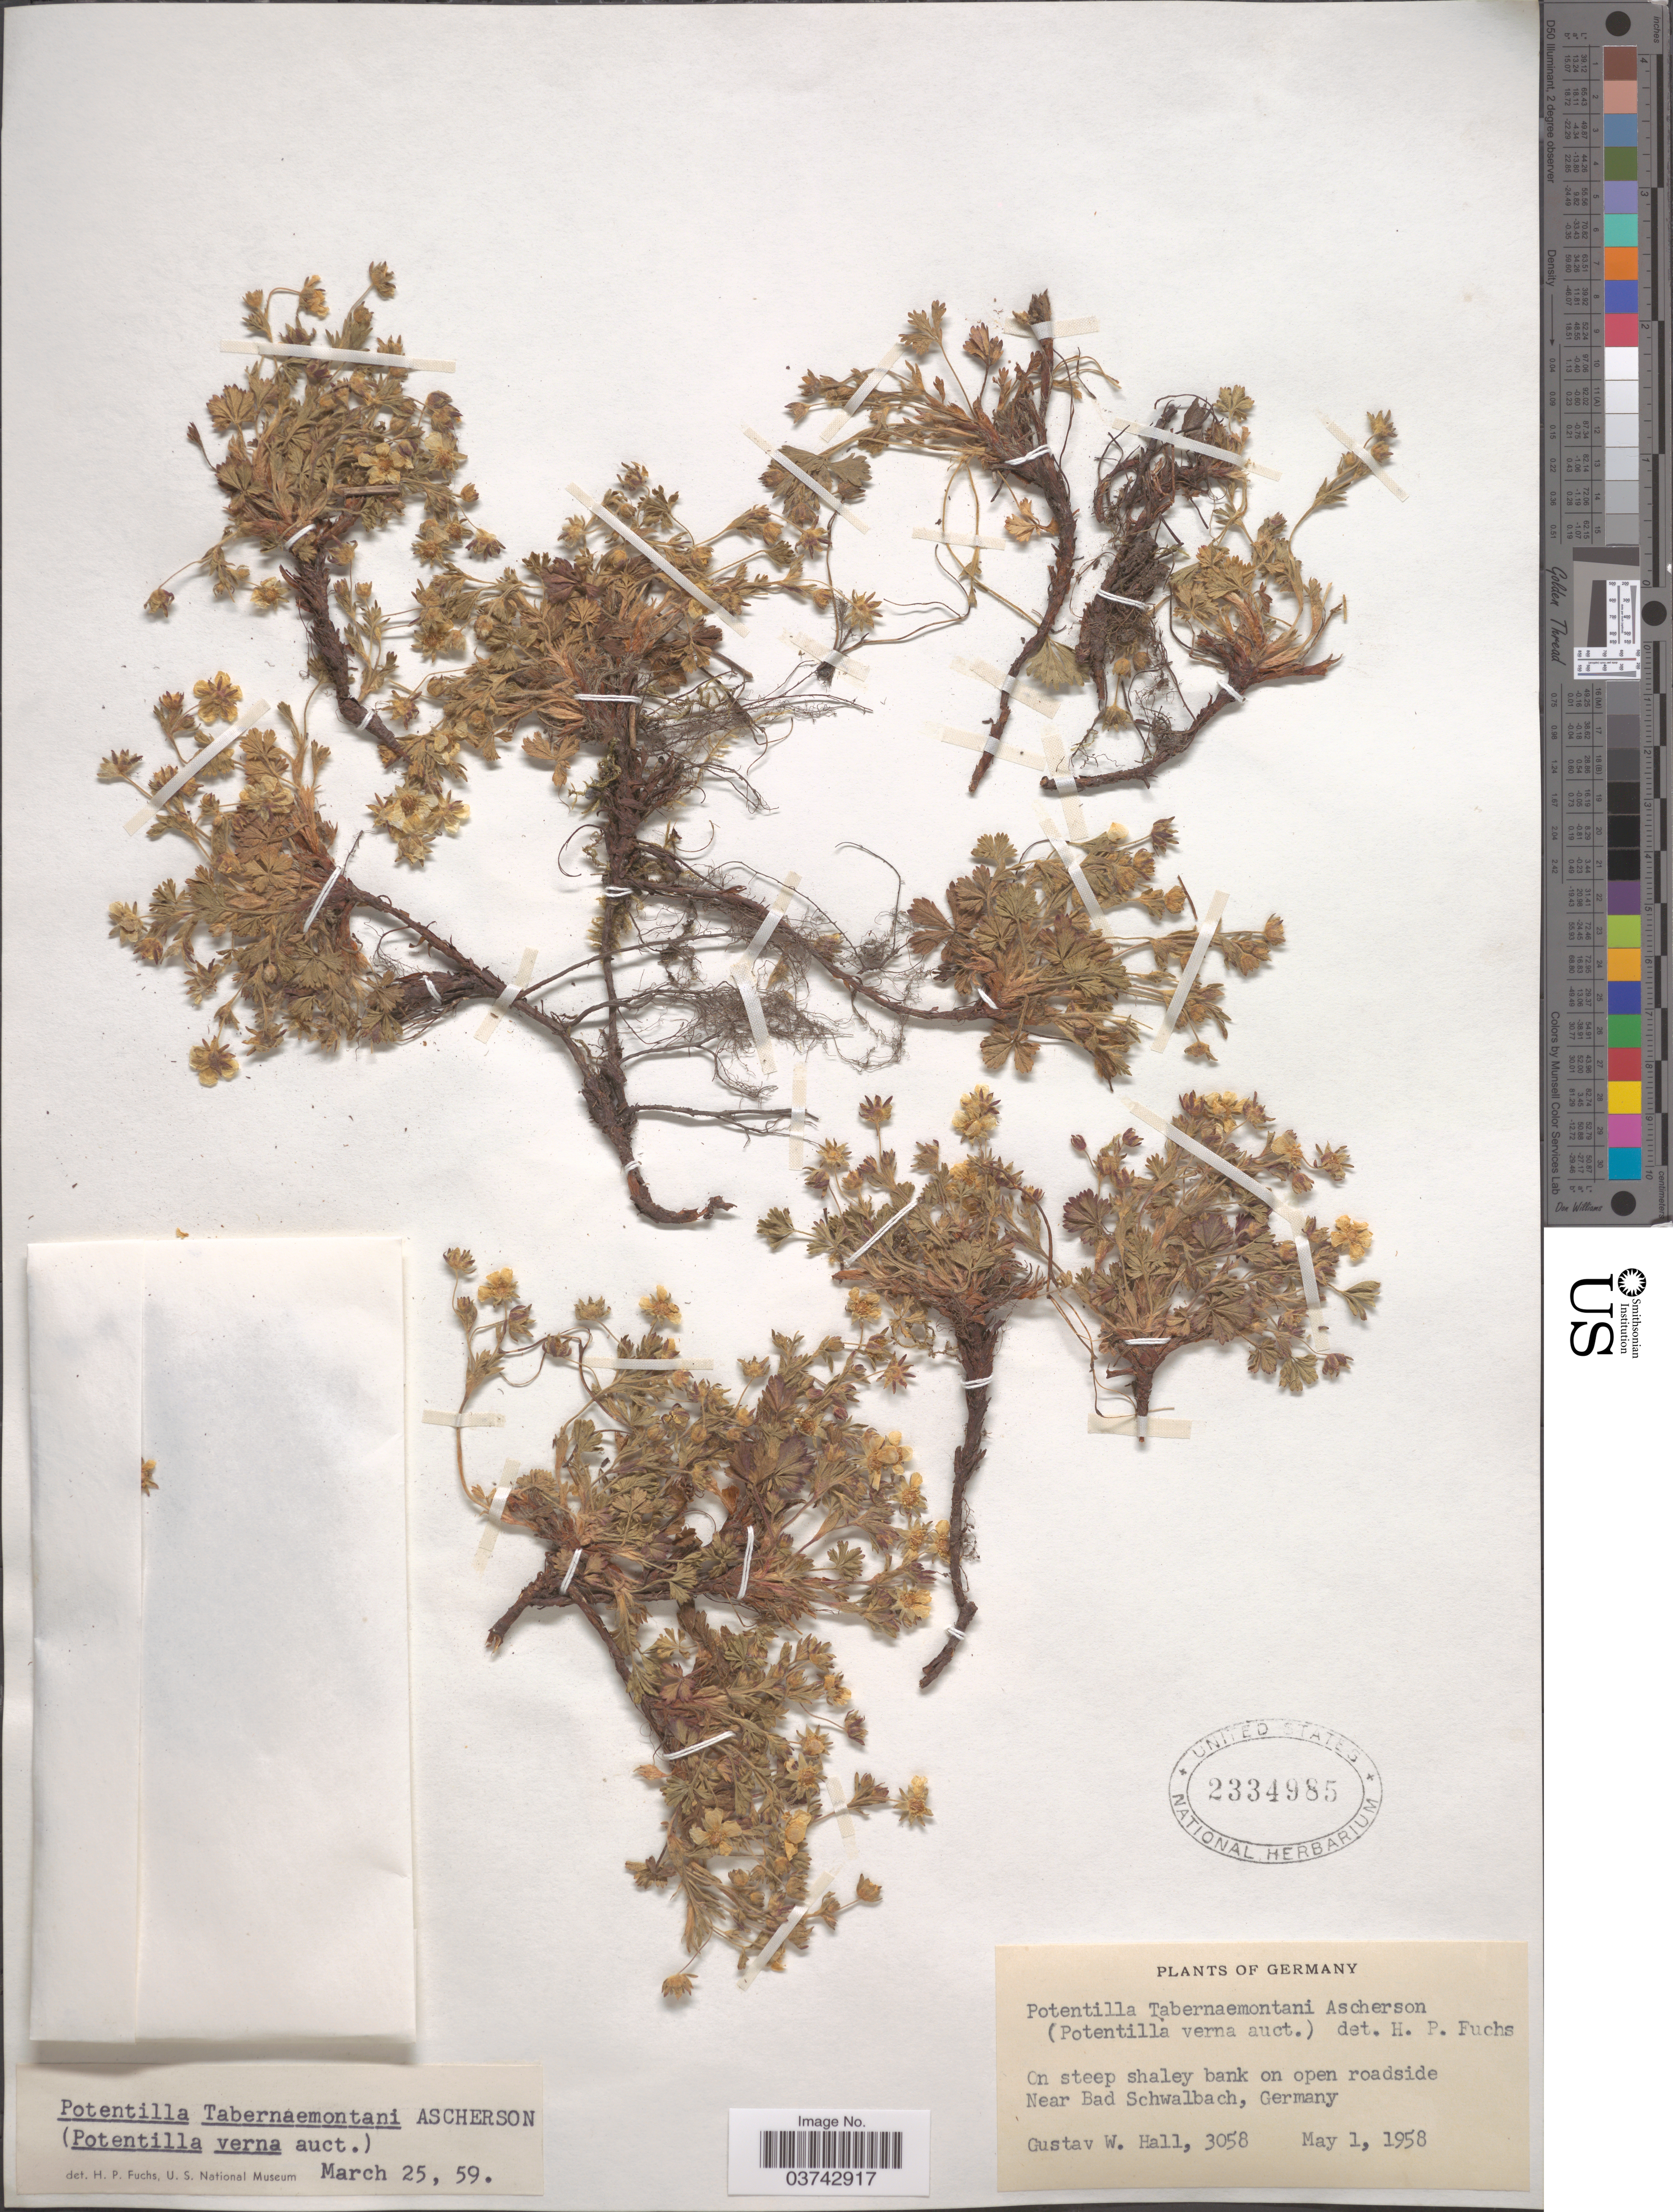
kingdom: Plantae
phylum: Tracheophyta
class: Magnoliopsida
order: Rosales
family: Rosaceae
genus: Potentilla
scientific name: Potentilla tabernaemontani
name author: Asch.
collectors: G. Hall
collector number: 3058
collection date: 1958-05-01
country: Germany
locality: Near Bad Schwalbach.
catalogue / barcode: US 2334985